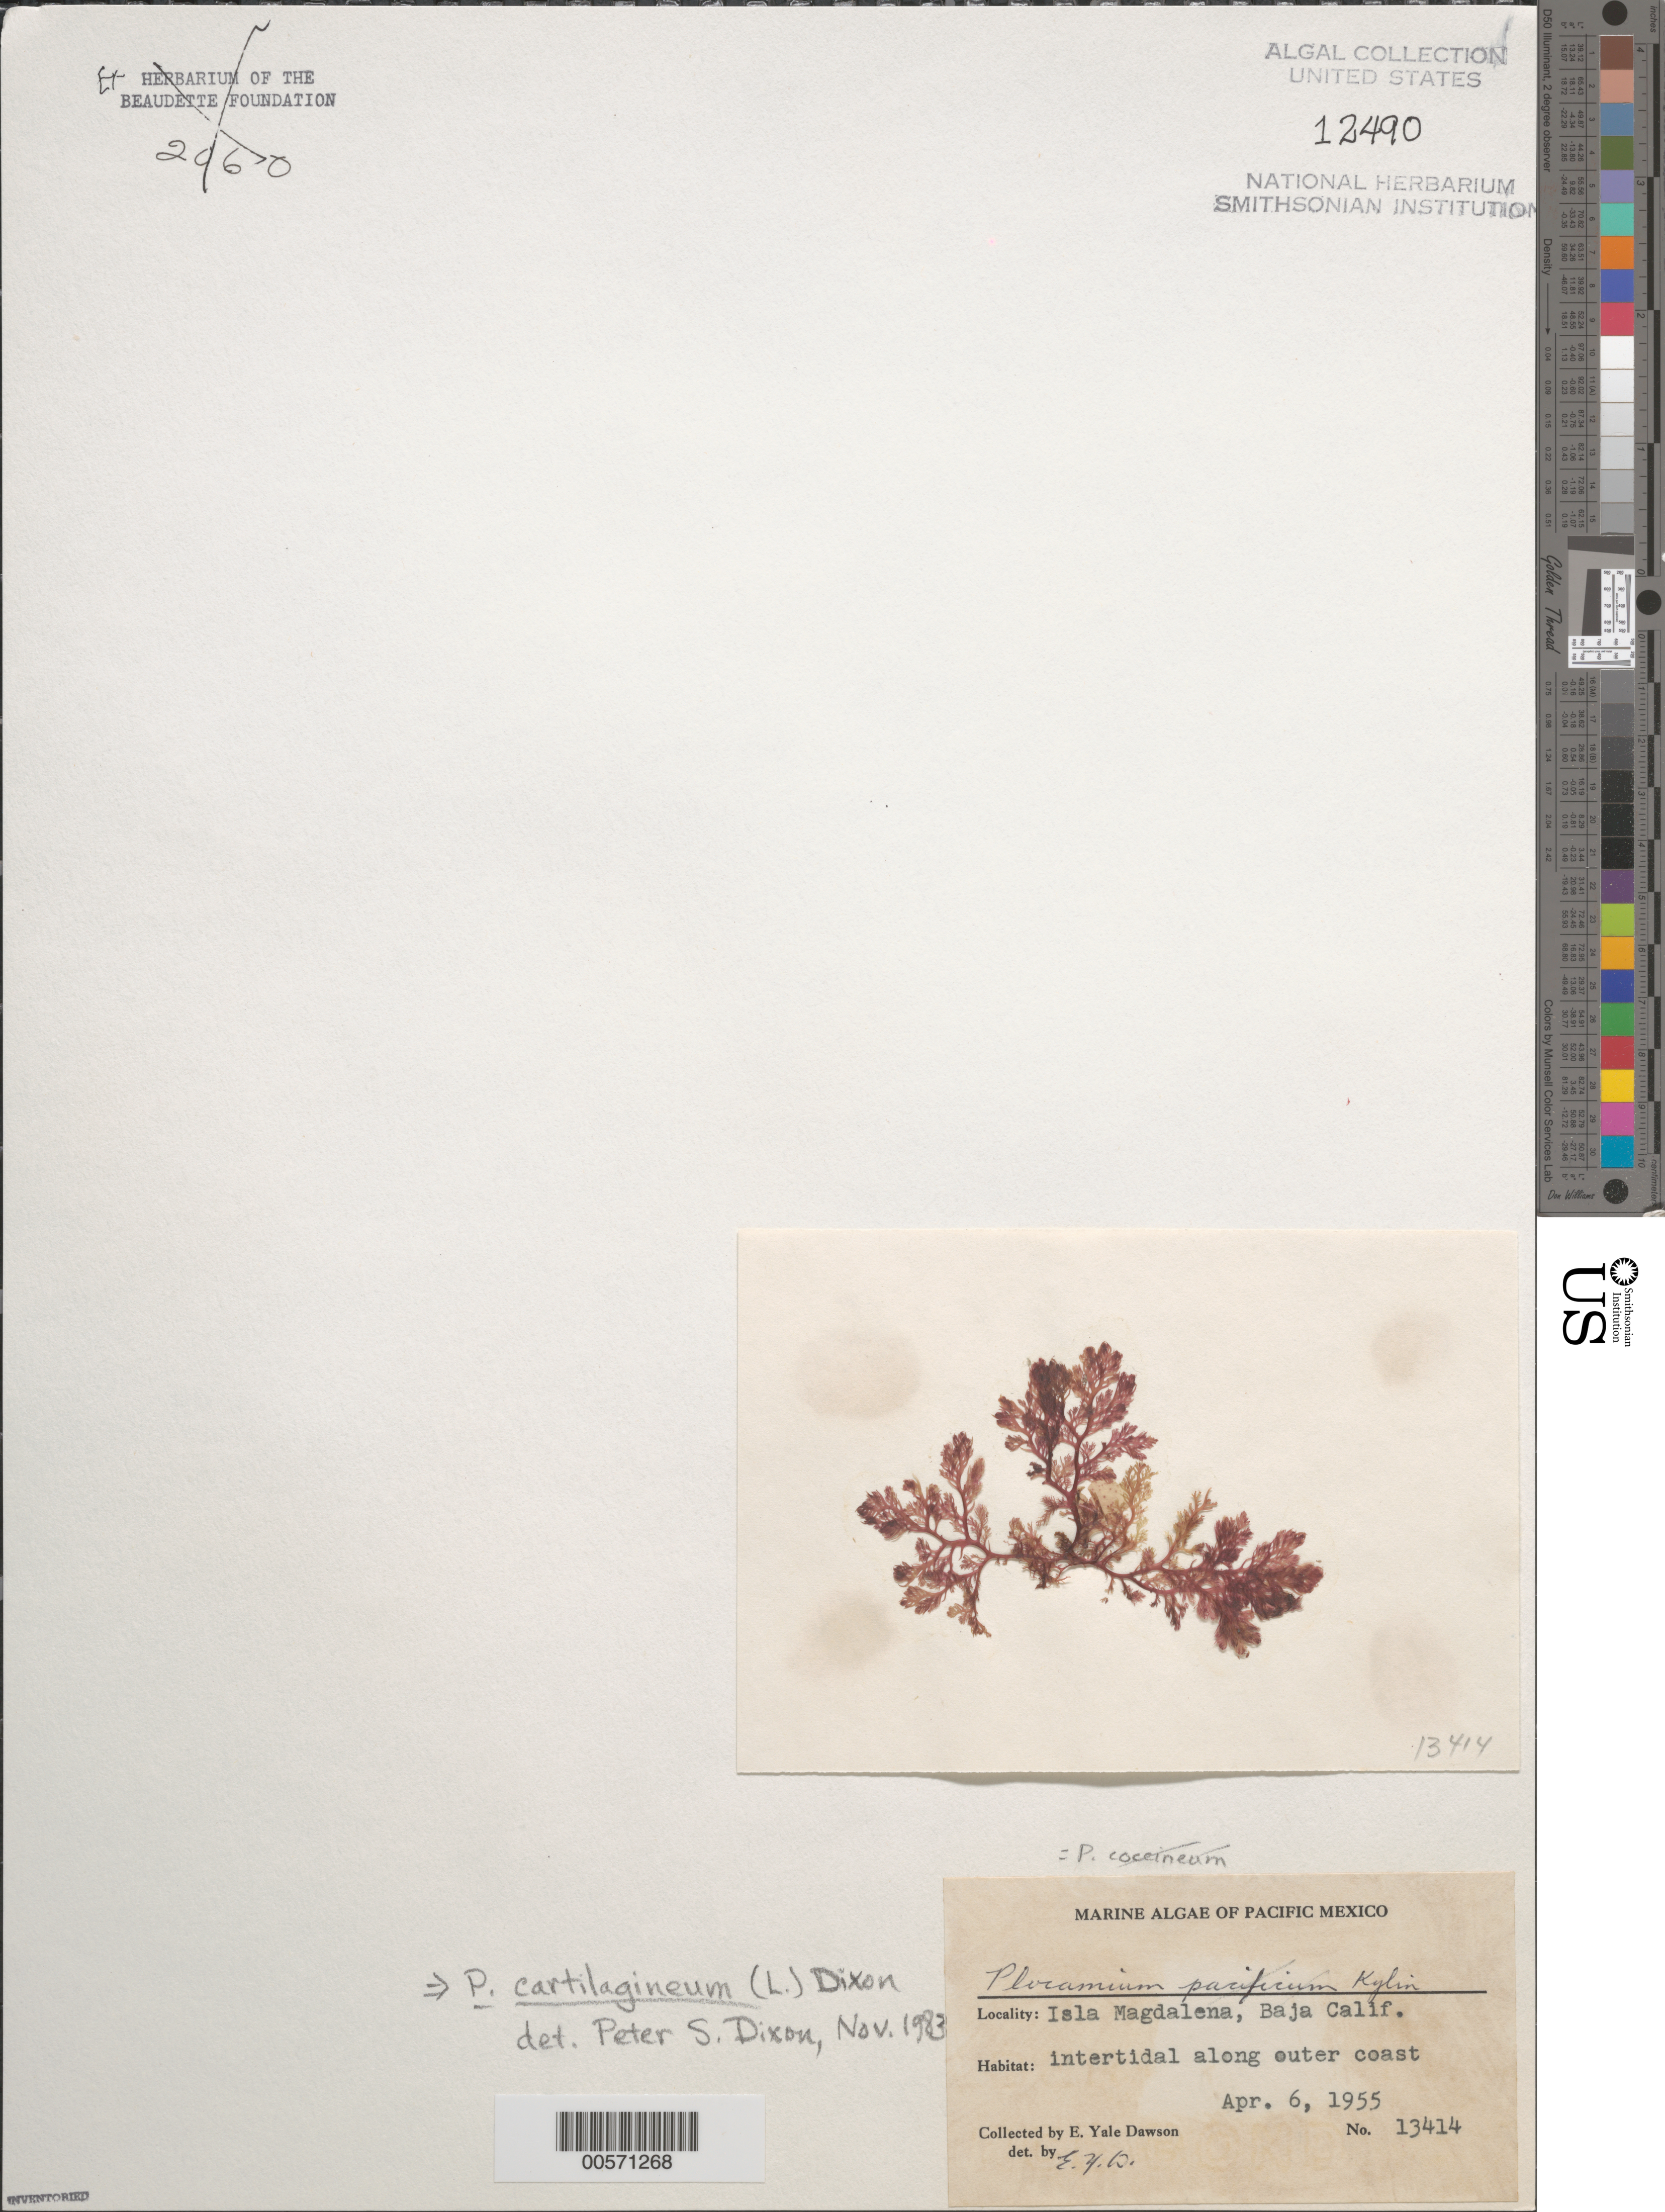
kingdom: Plantae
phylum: Rhodophyta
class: Florideophyceae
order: Plocamiales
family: Plocamiaceae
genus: Plocamium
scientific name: Plocamium cartilagineum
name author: (L.) P.S. Dixon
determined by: Dixon, P. S.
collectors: E. Y. Dawson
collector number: EYD 13414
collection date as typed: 06 Apr 1955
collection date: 1955-04-06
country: Mexico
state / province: Baja California Sur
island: Isla Magdalena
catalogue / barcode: US 12490